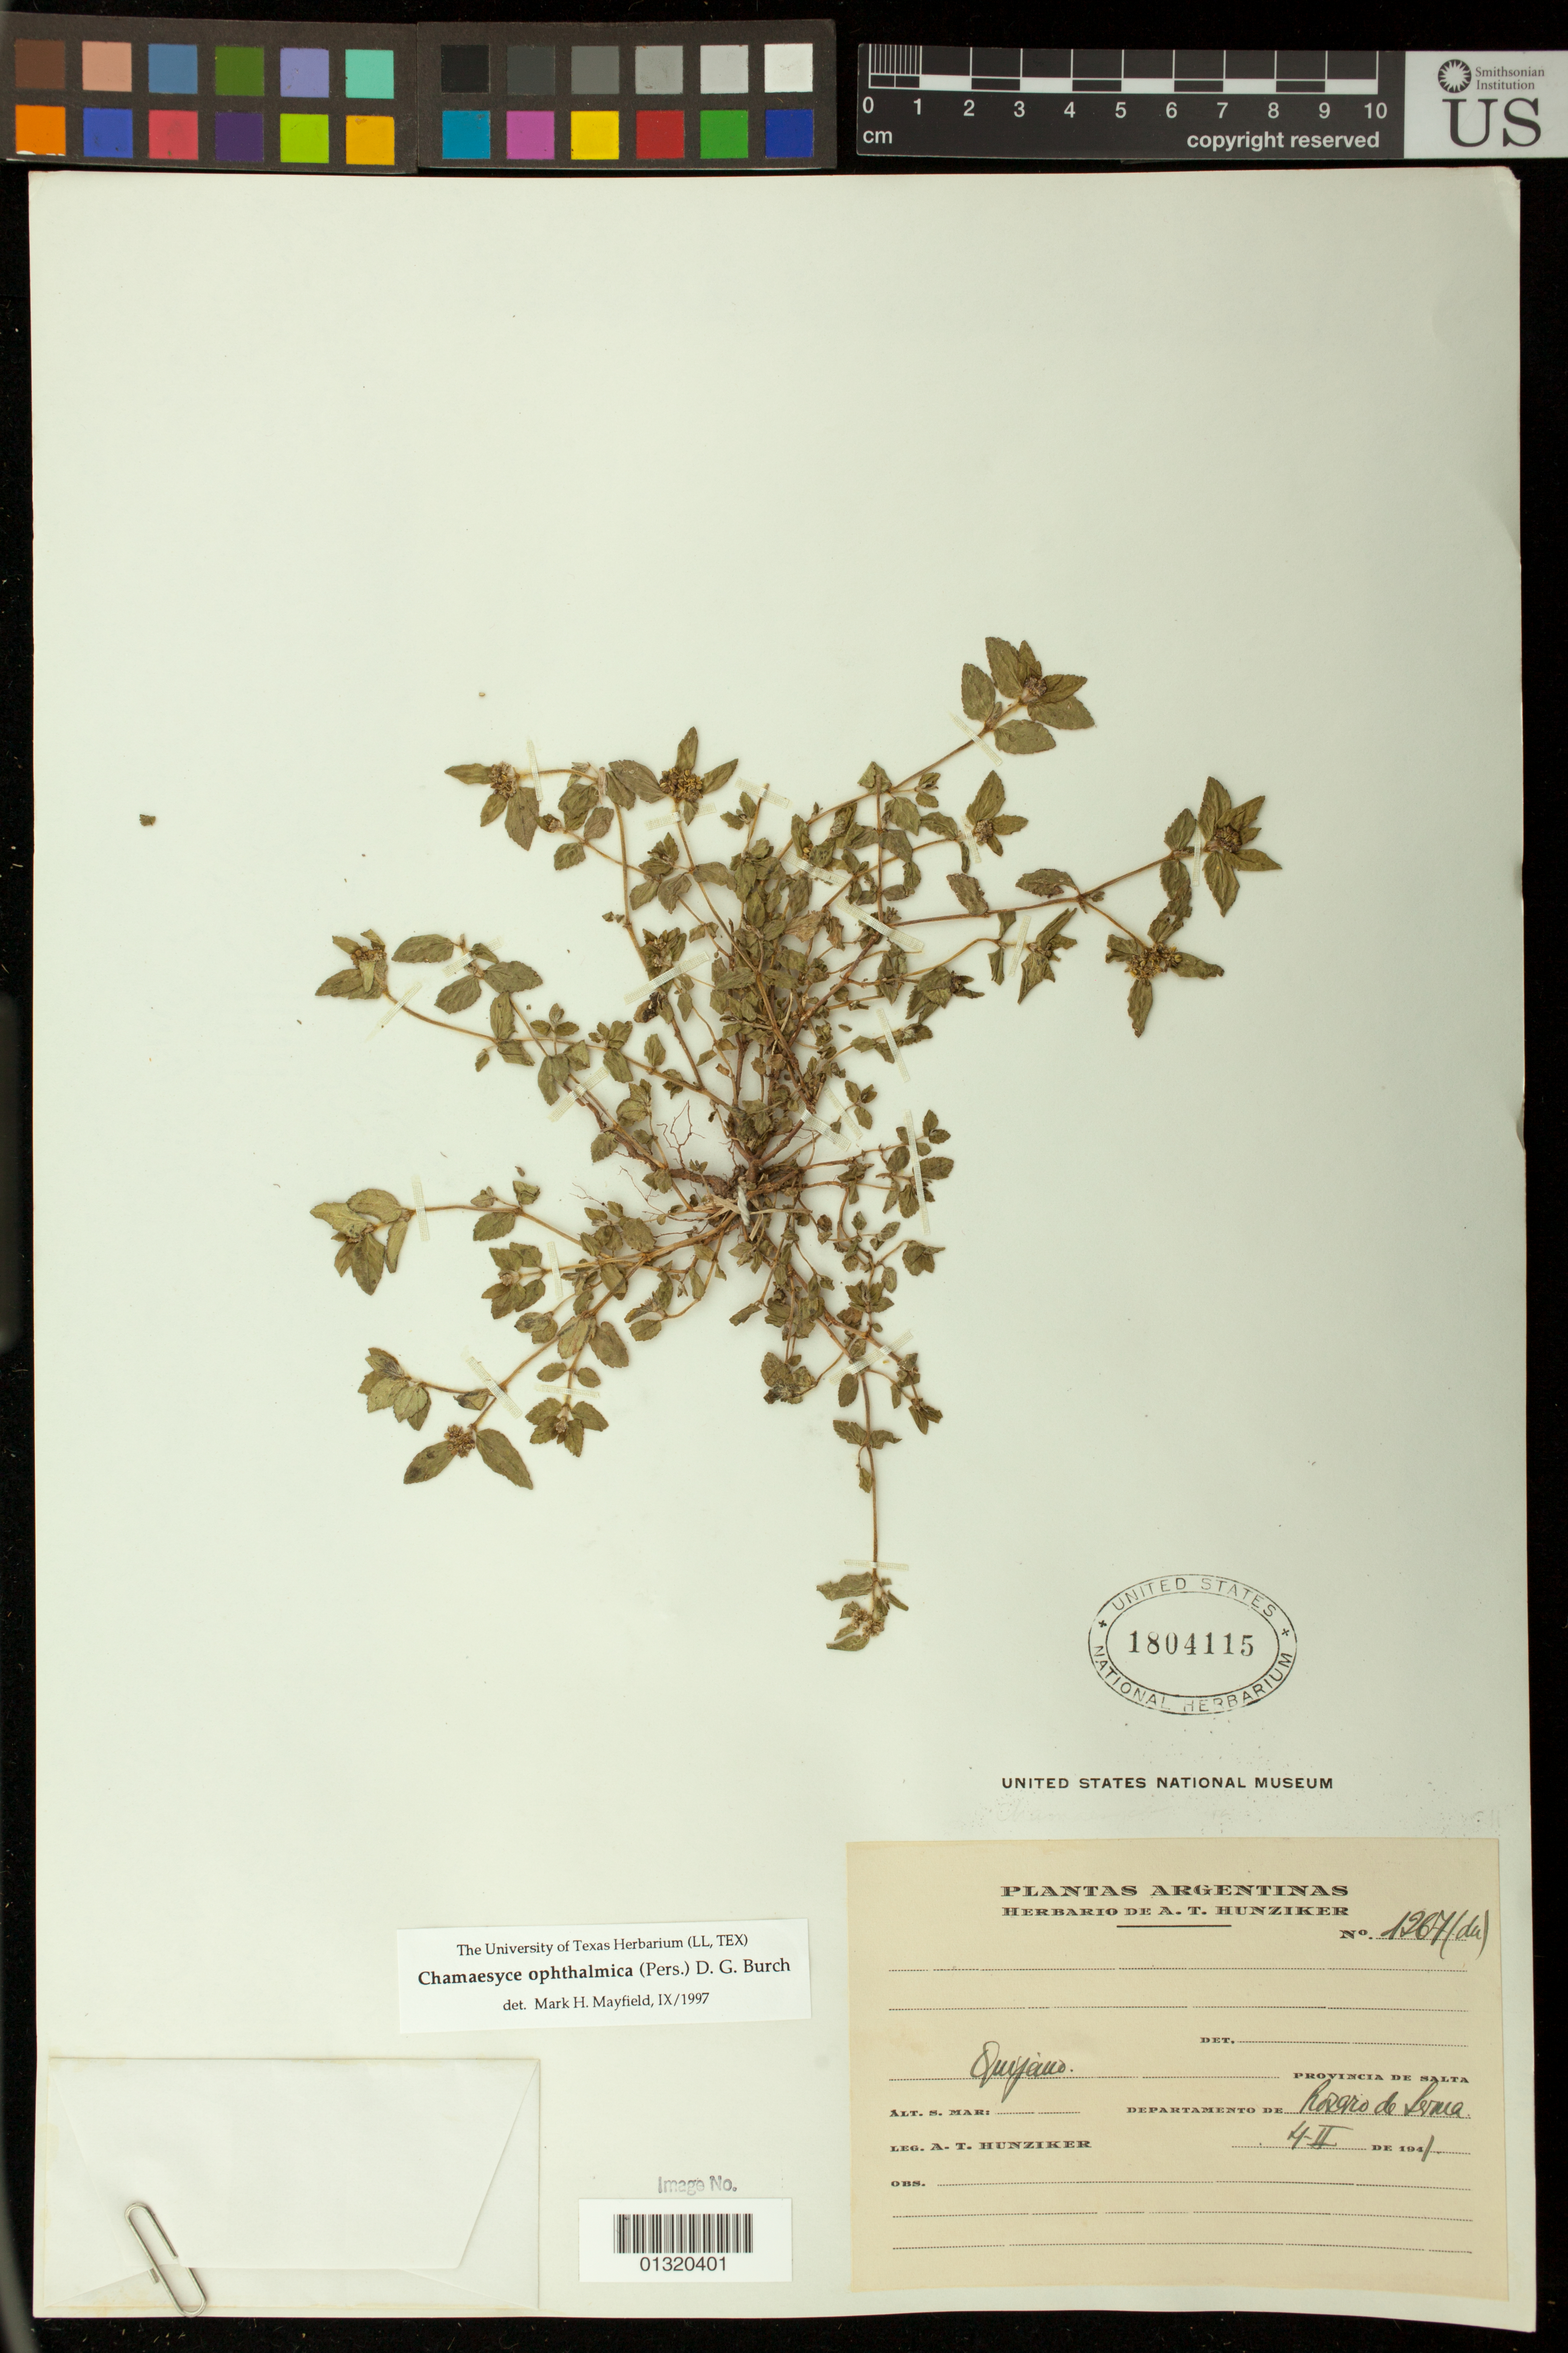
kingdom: Plantae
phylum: Tracheophyta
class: Magnoliopsida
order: Malpighiales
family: Euphorbiaceae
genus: Euphorbia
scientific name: Euphorbia ophthalmica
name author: Pers.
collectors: A. T. Hunziker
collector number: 1267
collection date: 1941-02-04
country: Argentina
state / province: Salta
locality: Departamento de Rosario de Lerma; Quijano [Campo Quijano]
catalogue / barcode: US 1804115